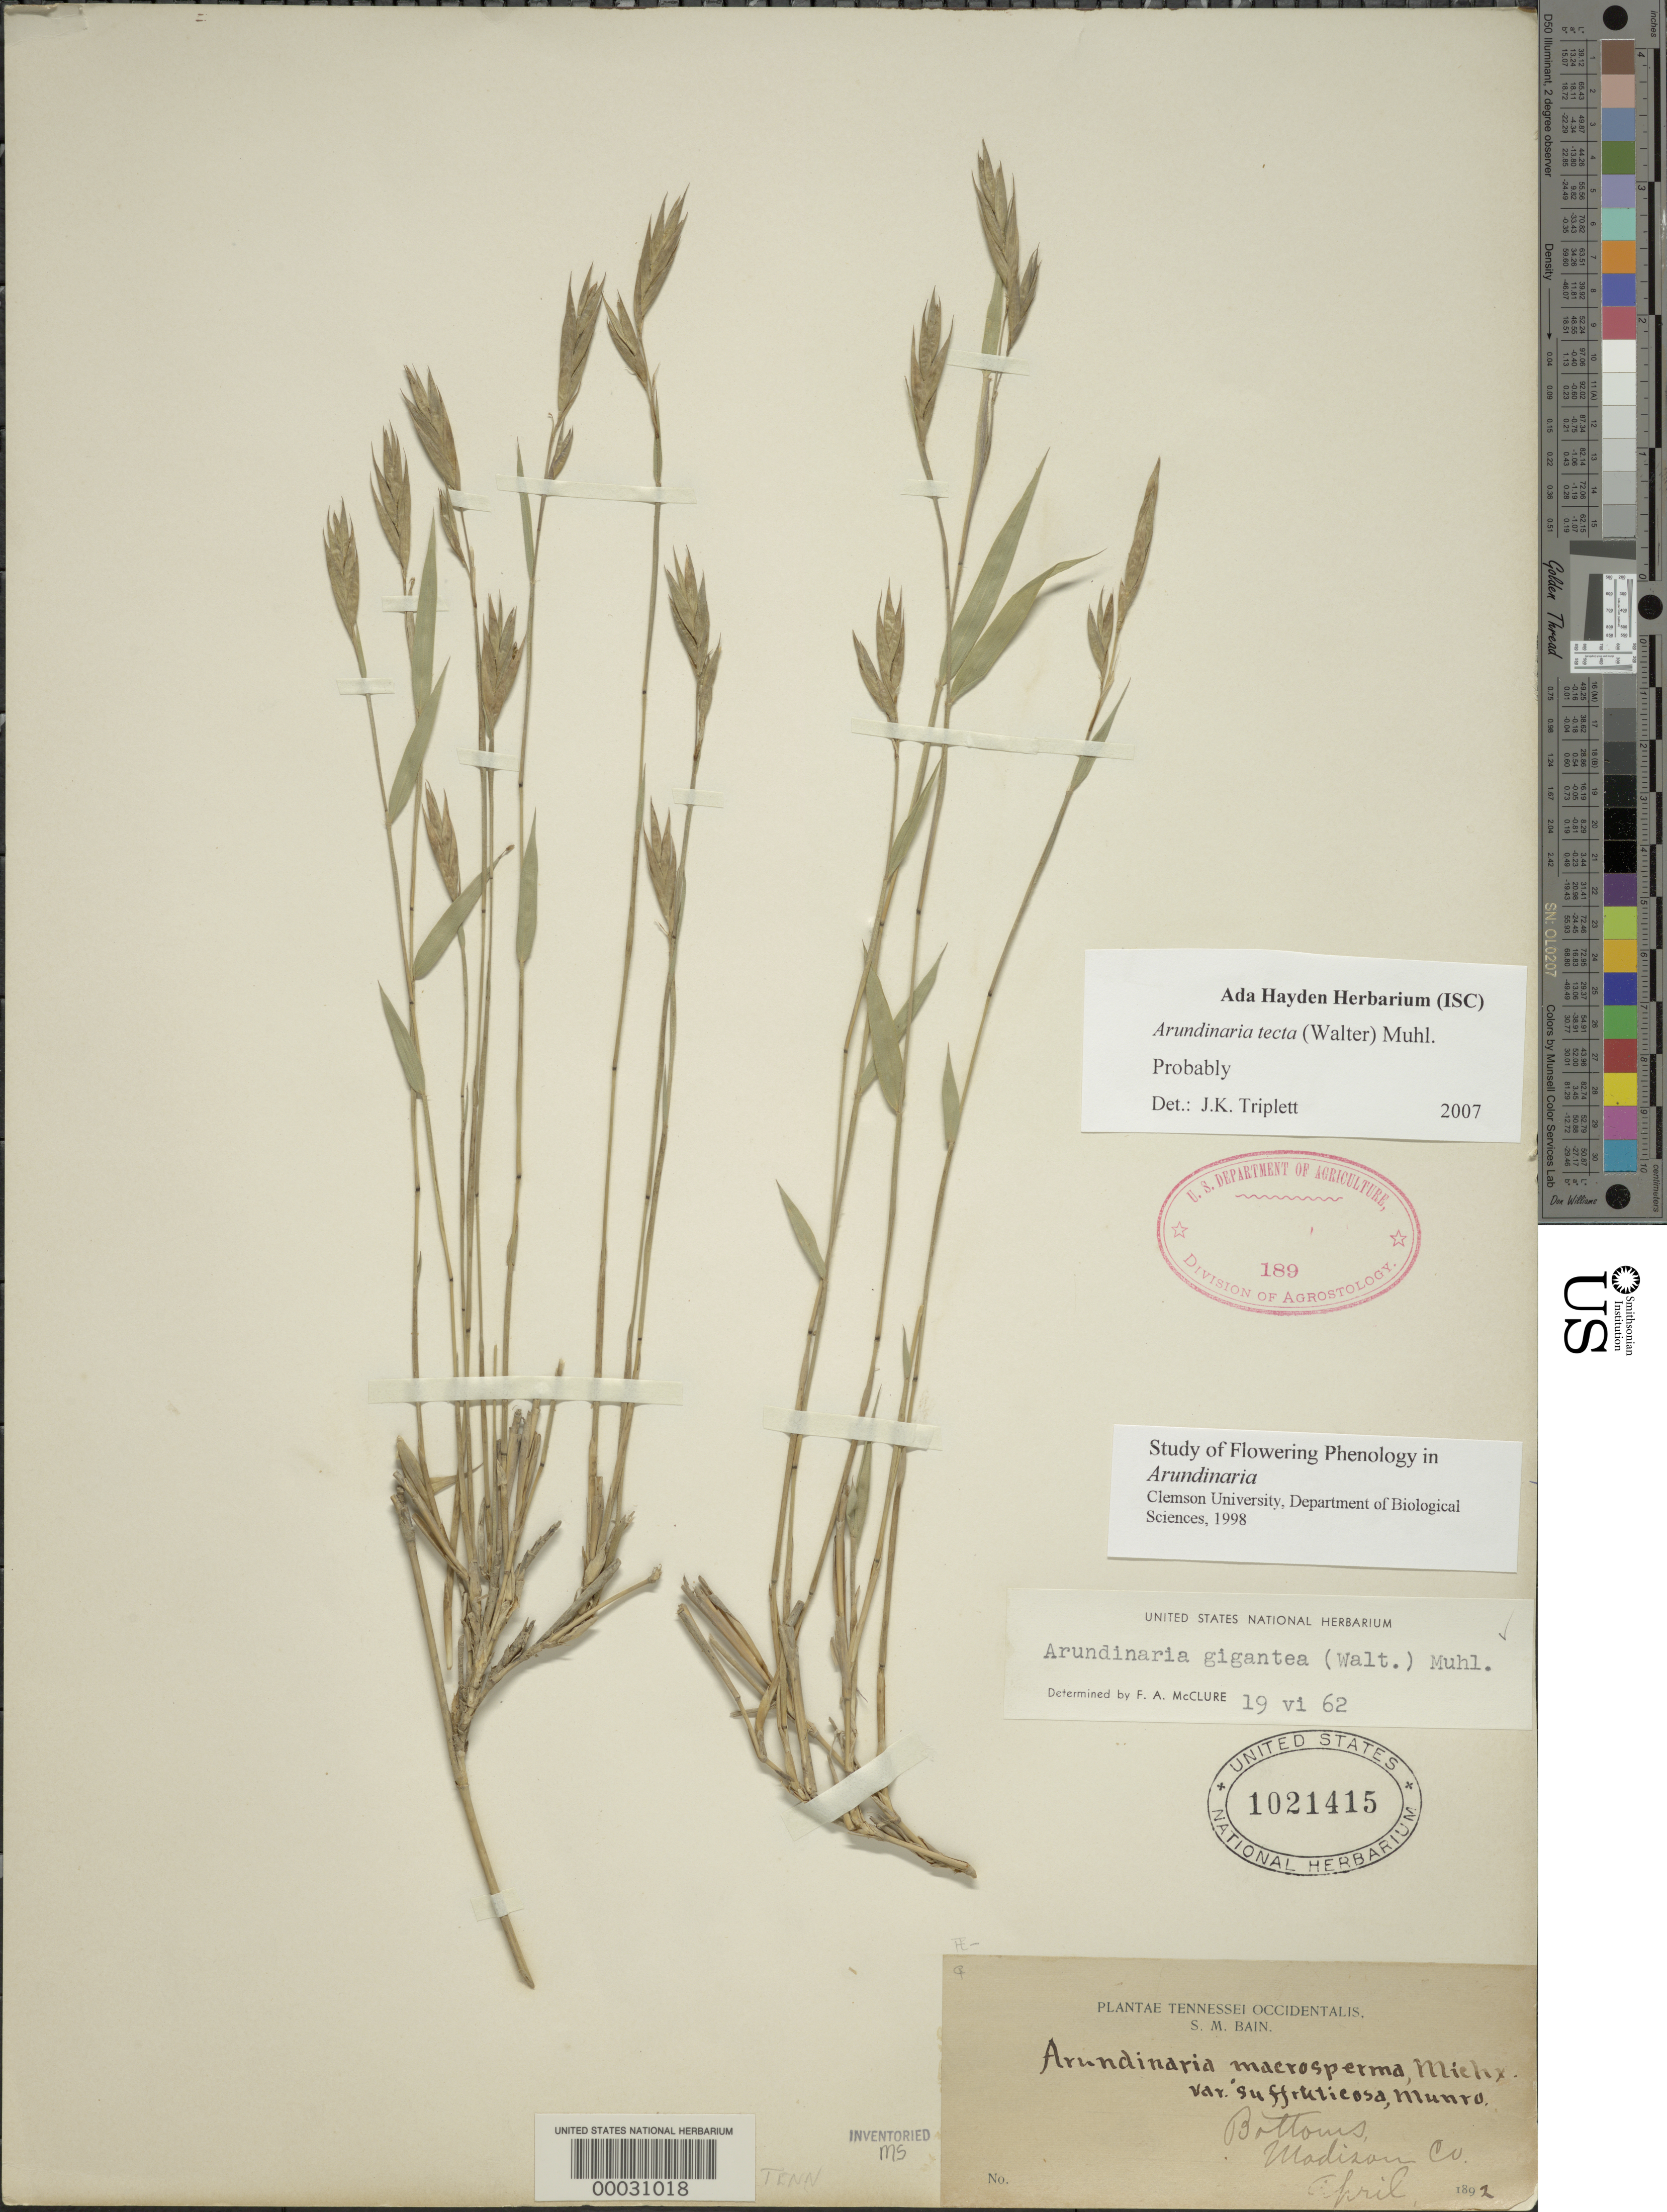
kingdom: Plantae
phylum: Tracheophyta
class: Liliopsida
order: Poales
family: Poaceae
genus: Arundinaria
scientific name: Arundinaria tecta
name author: (Walter) Muhl.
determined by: Triplett, J. K.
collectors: S. M. Bain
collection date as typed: Apr 1892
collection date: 1892-04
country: United States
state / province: Tennessee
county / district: Madison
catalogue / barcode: US 1021415